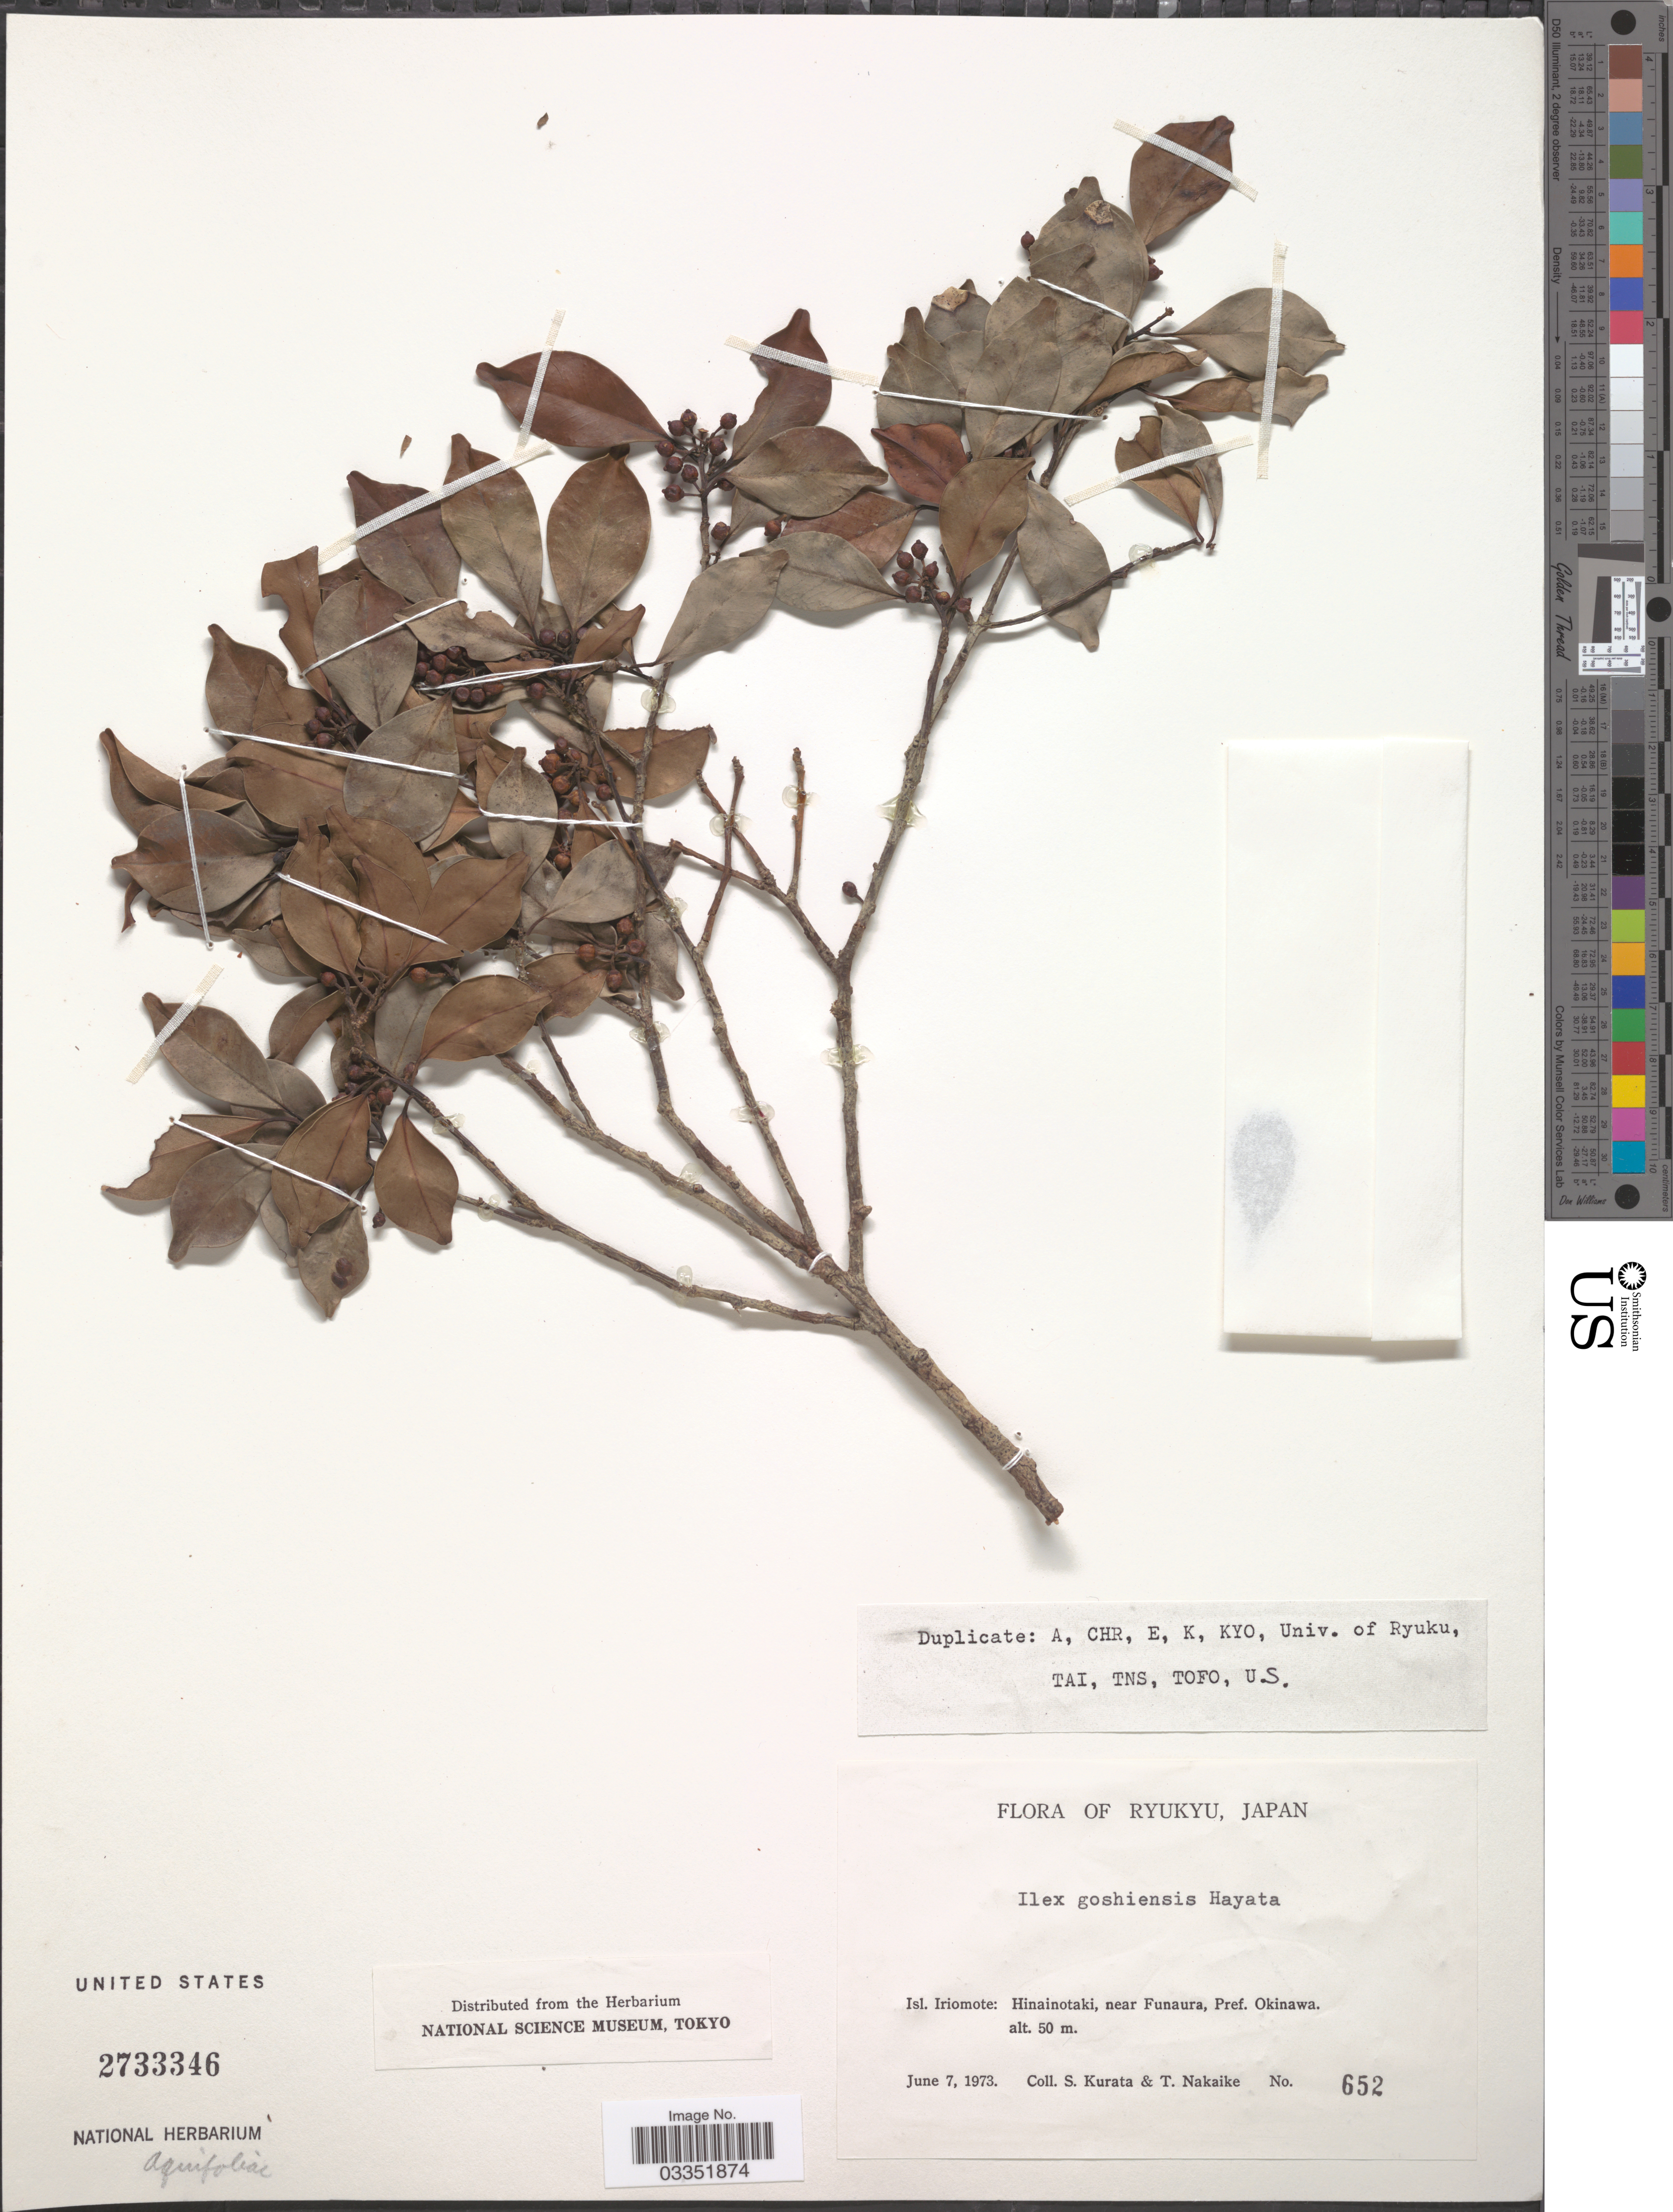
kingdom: Plantae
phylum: Tracheophyta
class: Magnoliopsida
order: Aquifoliales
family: Aquifoliaceae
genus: Ilex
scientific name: Ilex goshiensis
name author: Hayata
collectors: Sa. Kurata & T. Nakaike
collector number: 652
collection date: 1973-06-07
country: Japan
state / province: Okinawa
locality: Ryukyu. Isl. Iriomote: Hinainotaki, near Funaura, Pref. Okinawa.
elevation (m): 50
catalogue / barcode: US 2733346